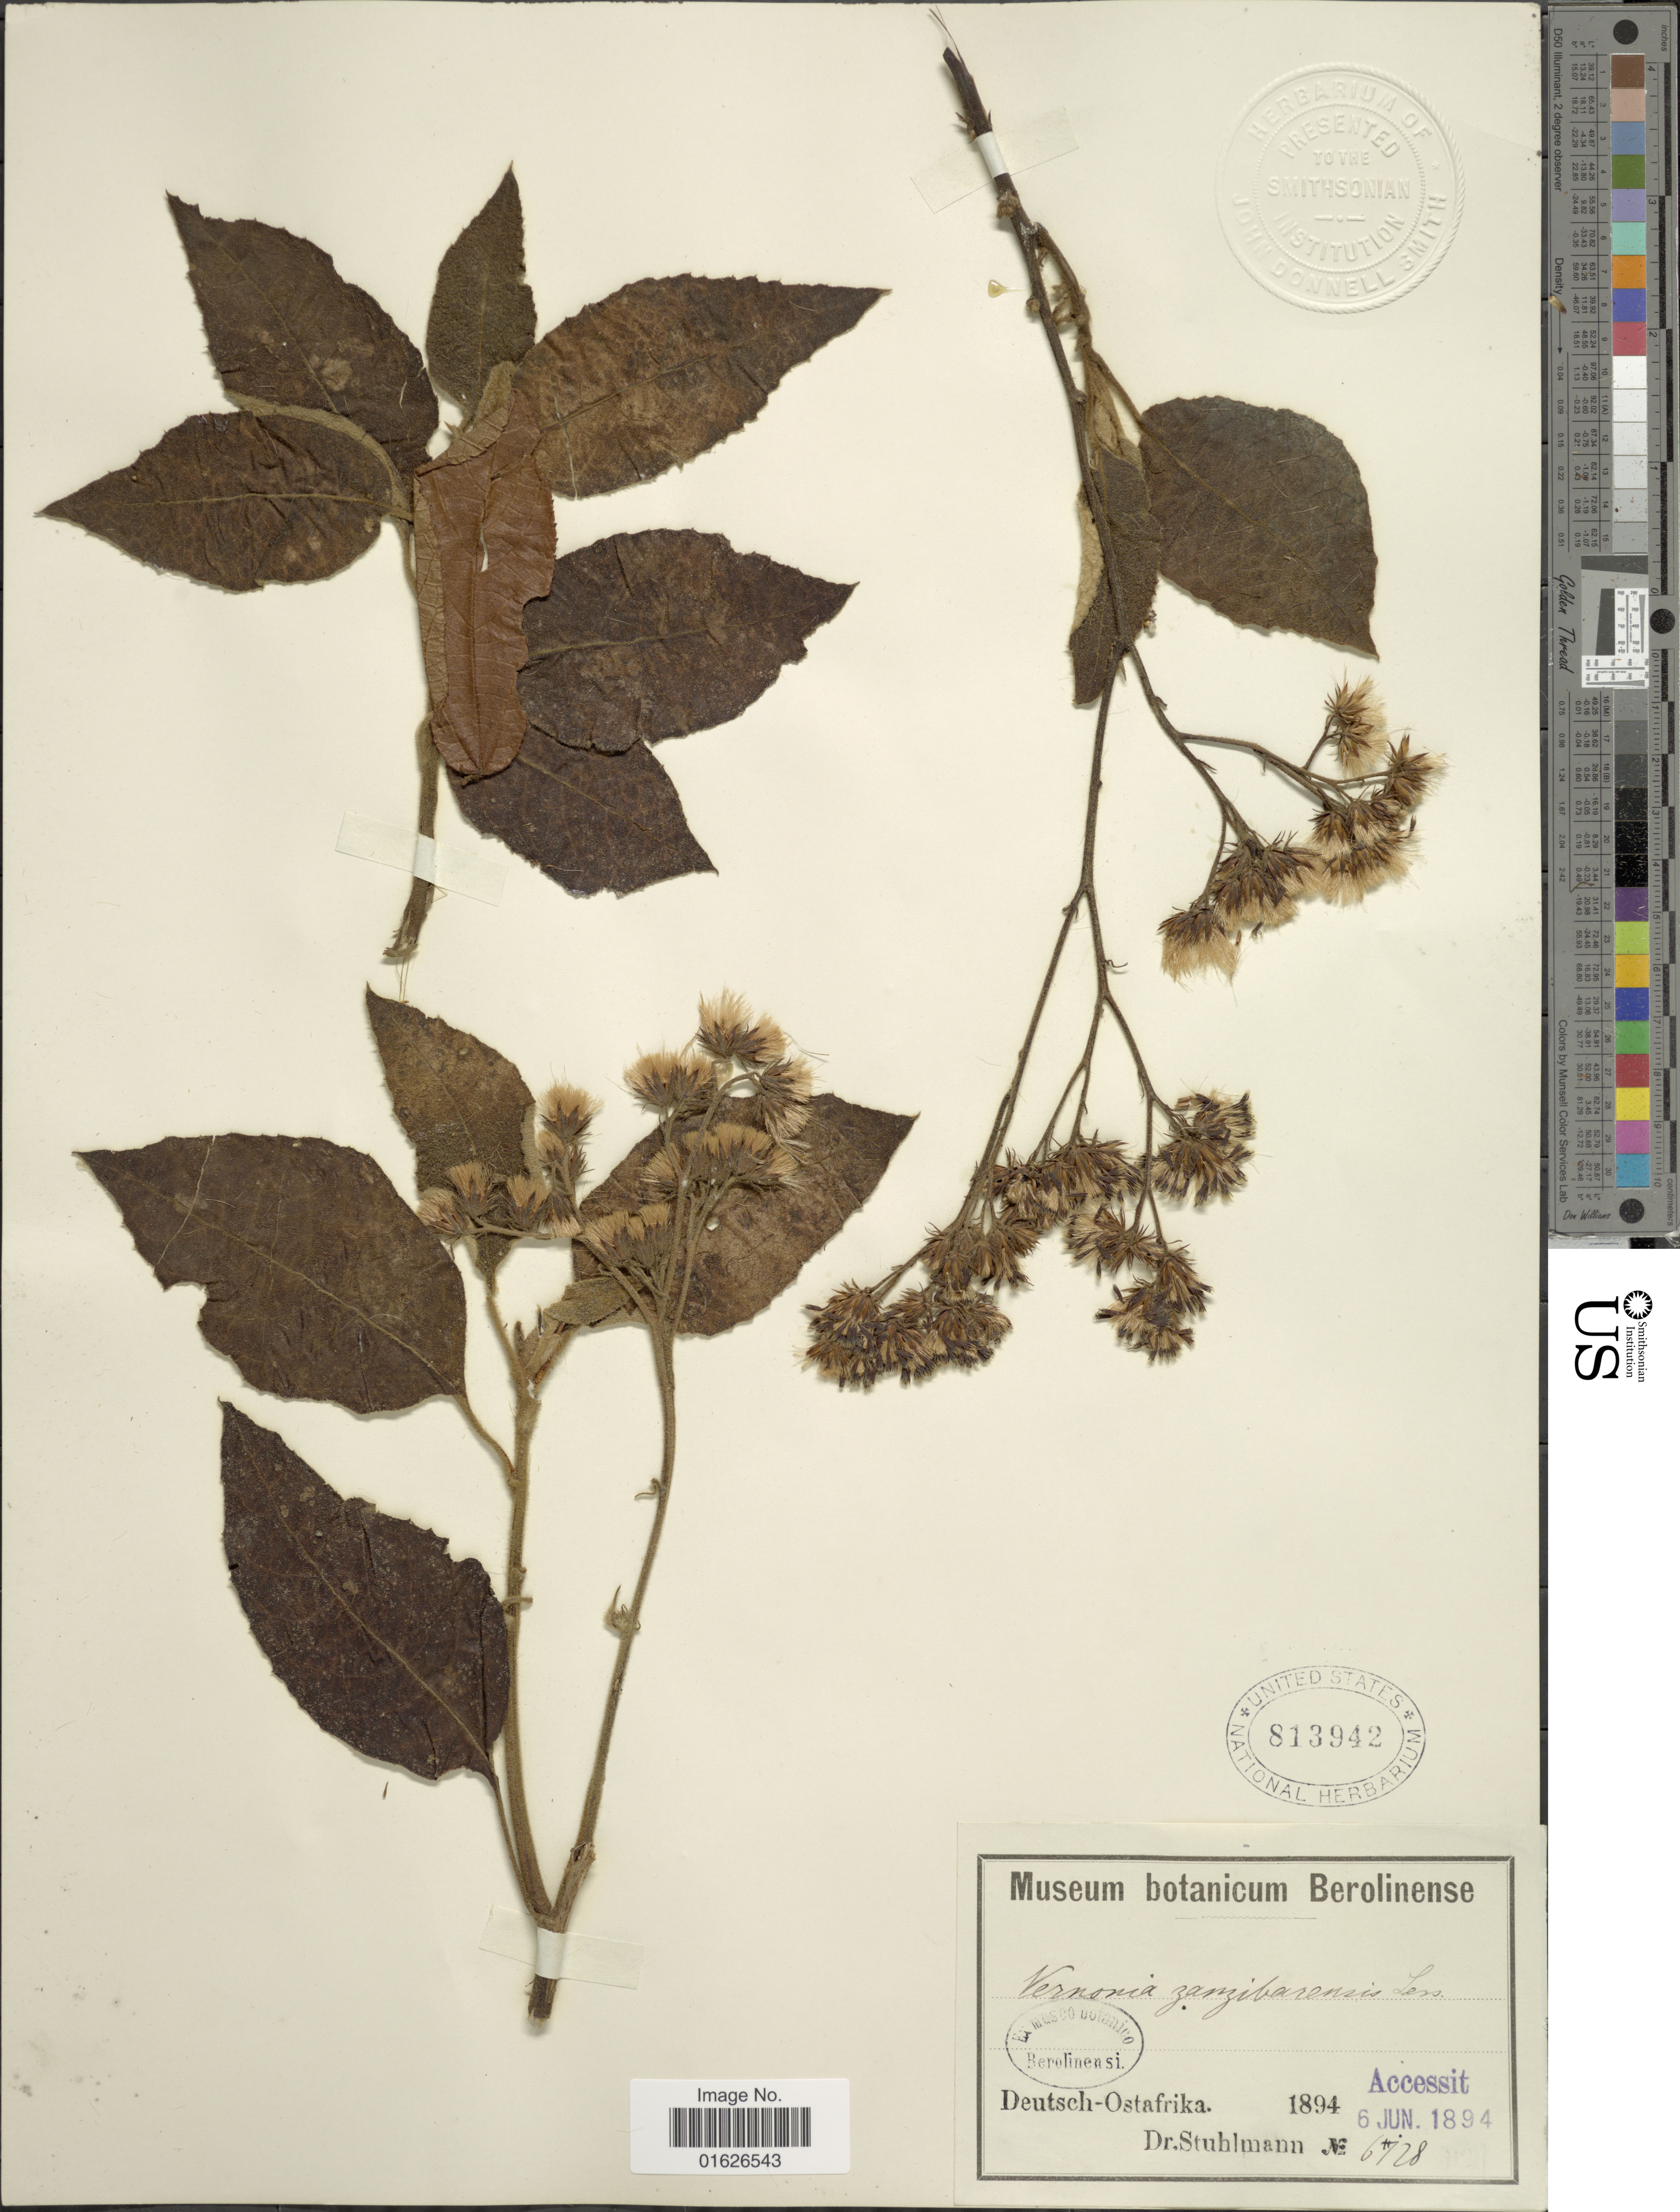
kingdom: Plantae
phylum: Tracheophyta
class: Magnoliopsida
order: Asterales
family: Asteraceae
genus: Jeffreycia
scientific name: Jeffreycia zanzibarensis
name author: (Less.) H. Rob.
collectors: -. Stuhlmann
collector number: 6728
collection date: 1894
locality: Deutsch - Ostafrika.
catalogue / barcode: US 813942